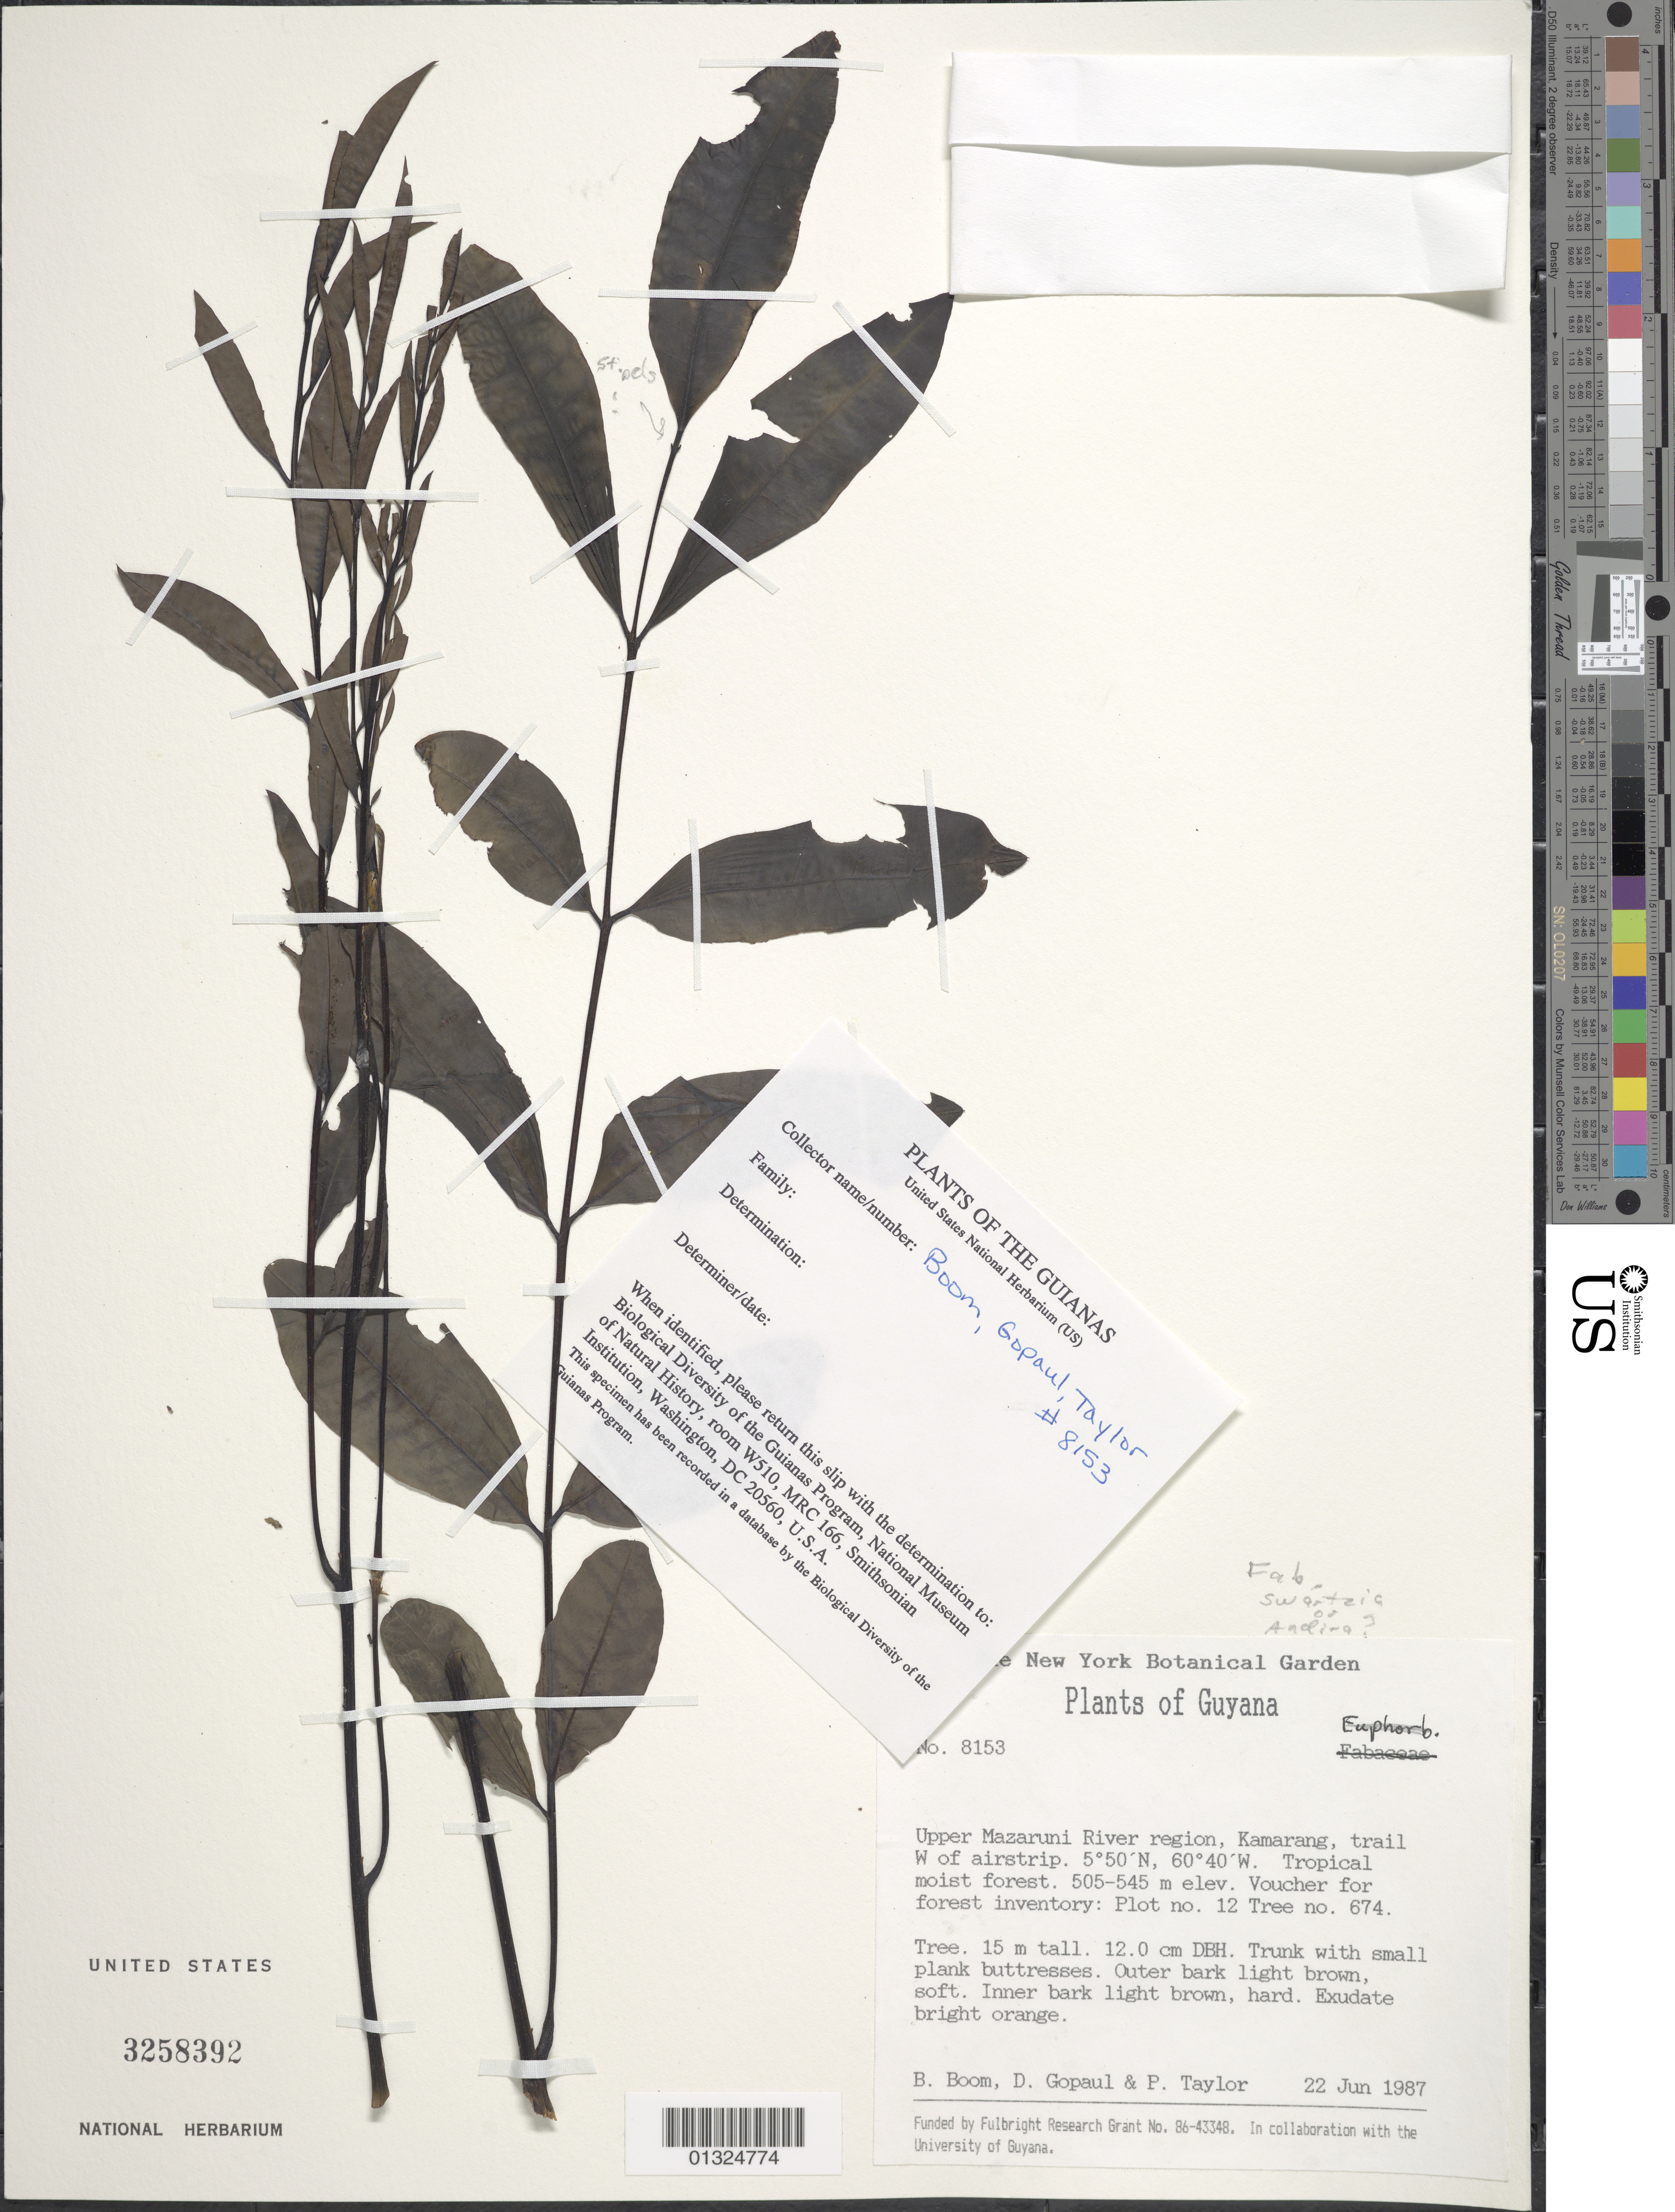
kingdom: Plantae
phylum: Tracheophyta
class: Magnoliopsida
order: Fabales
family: Fabaceae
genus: Swartzia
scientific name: Swartzia sp.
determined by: Mansano, V. F.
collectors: B. M. Boom, D. Gopaul & P. Taylor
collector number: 8153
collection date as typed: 22-Jun-87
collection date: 1987-06-22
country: Guyana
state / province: Cuyuni-Mazaruni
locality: Kamarang, upper Mazaruni R.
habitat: Tropical moist forest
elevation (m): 505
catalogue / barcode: US 3258392